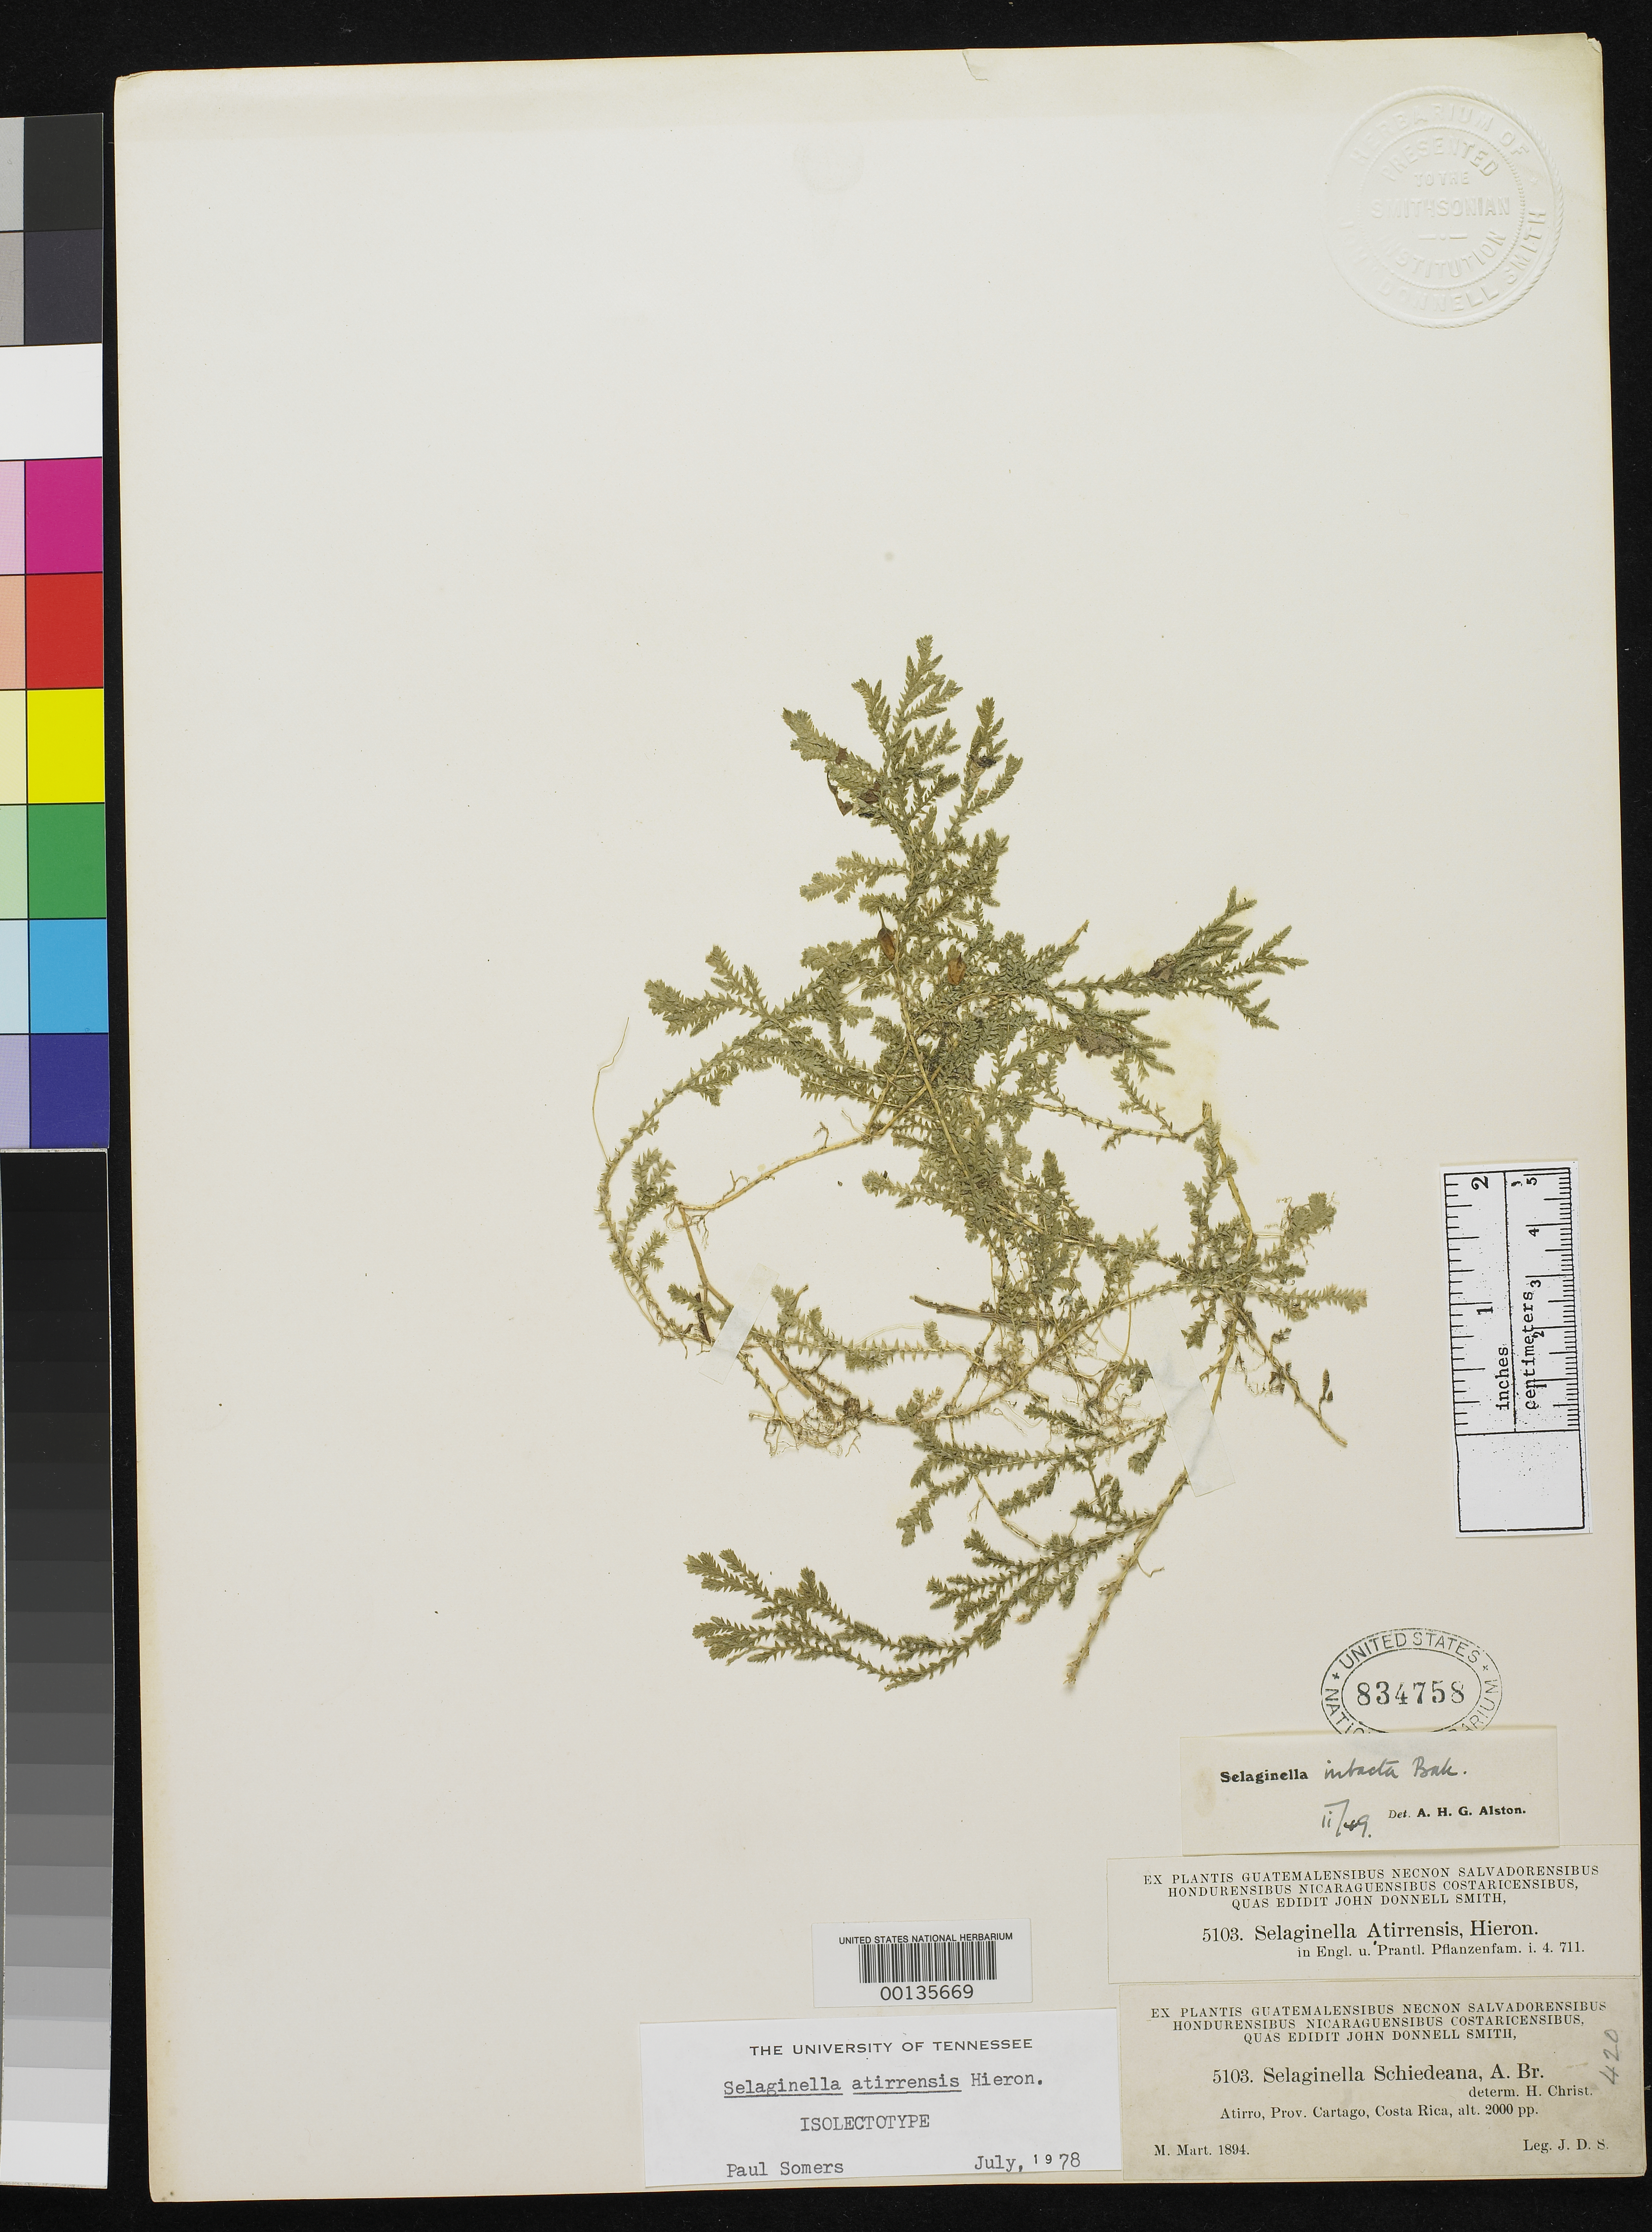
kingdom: Plantae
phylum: Tracheophyta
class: Lycopodiopsida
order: Selaginellales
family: Selaginellaceae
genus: Selaginella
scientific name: Selaginella atirrensis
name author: Hieron. in Engl. & Prantl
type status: Lectotype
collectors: J. Donnell Smith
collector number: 5103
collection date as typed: Mar 1894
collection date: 1894-03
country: Costa Rica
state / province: Cartago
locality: Atirro; alt. 2000 ft.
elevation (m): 610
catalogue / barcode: US 834758